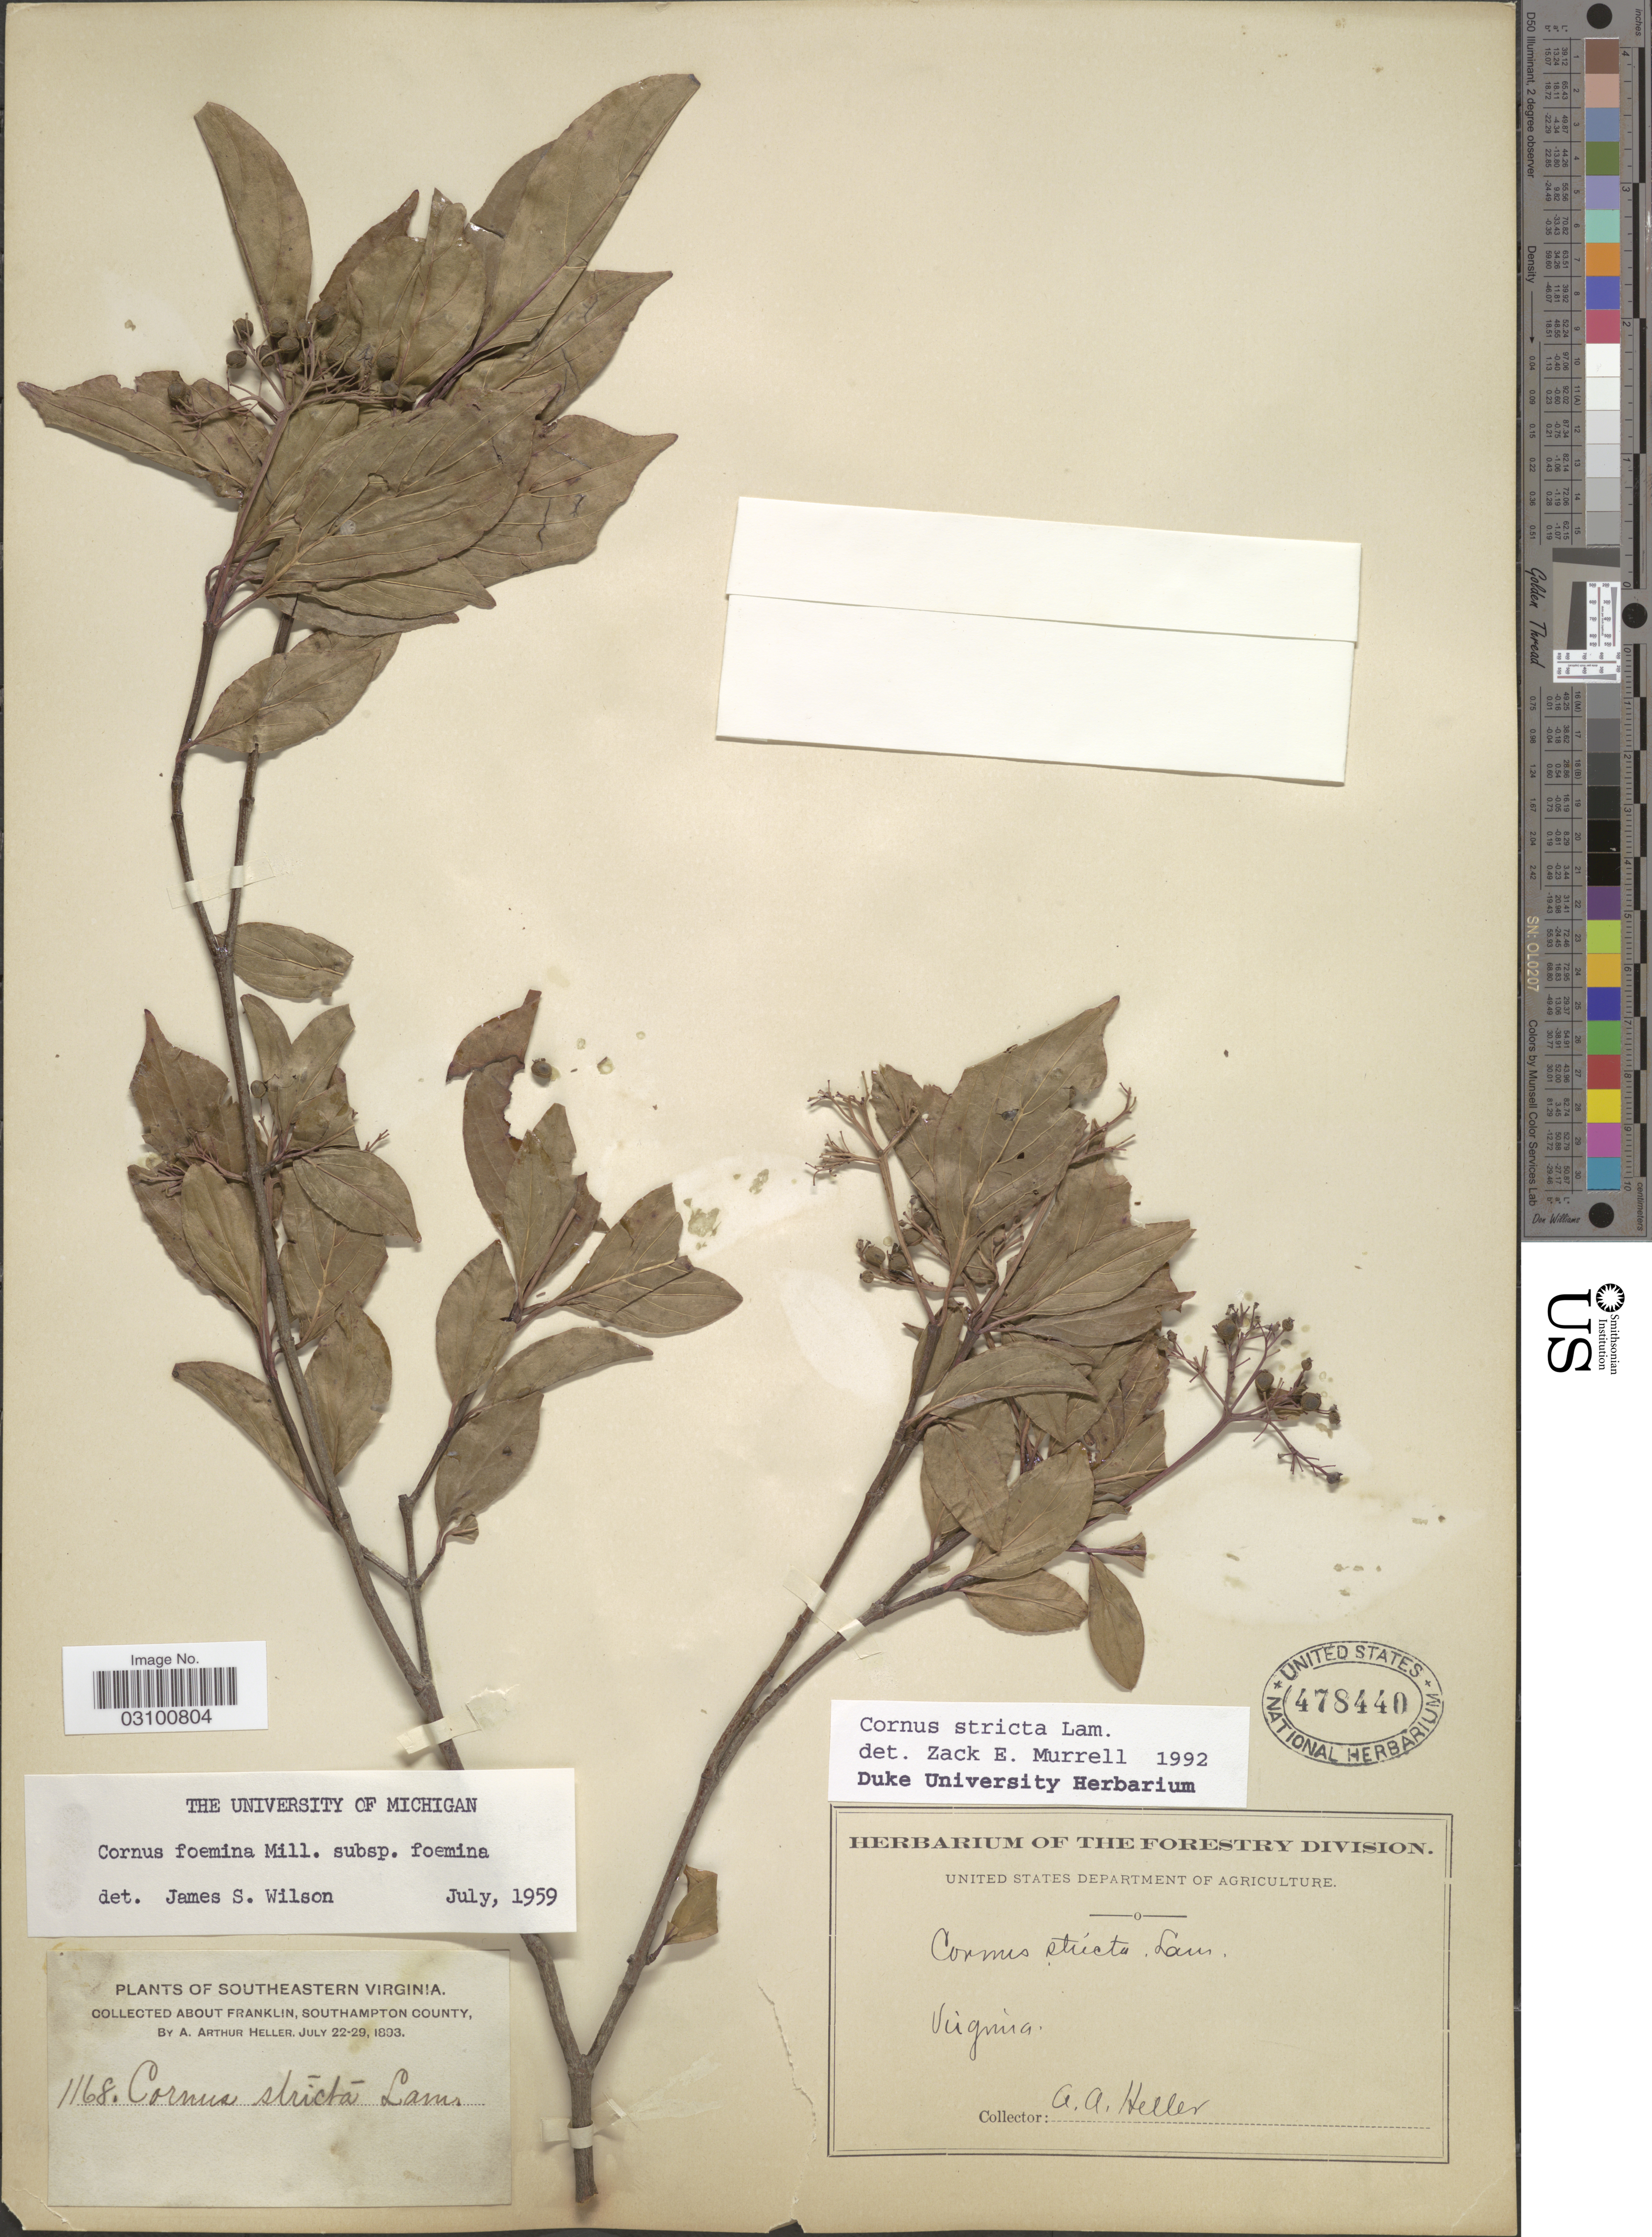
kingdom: Plantae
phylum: Tracheophyta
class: Magnoliopsida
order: Cornales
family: Cornaceae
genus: Cornus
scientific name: Cornus stricta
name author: Lam.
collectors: A. A. Heller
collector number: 1168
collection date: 1893-07-22/1893-07-29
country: United States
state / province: Virginia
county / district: Southampton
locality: Southeastern Virginia. Collected about Franklin, Southampton County.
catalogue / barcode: US 478440